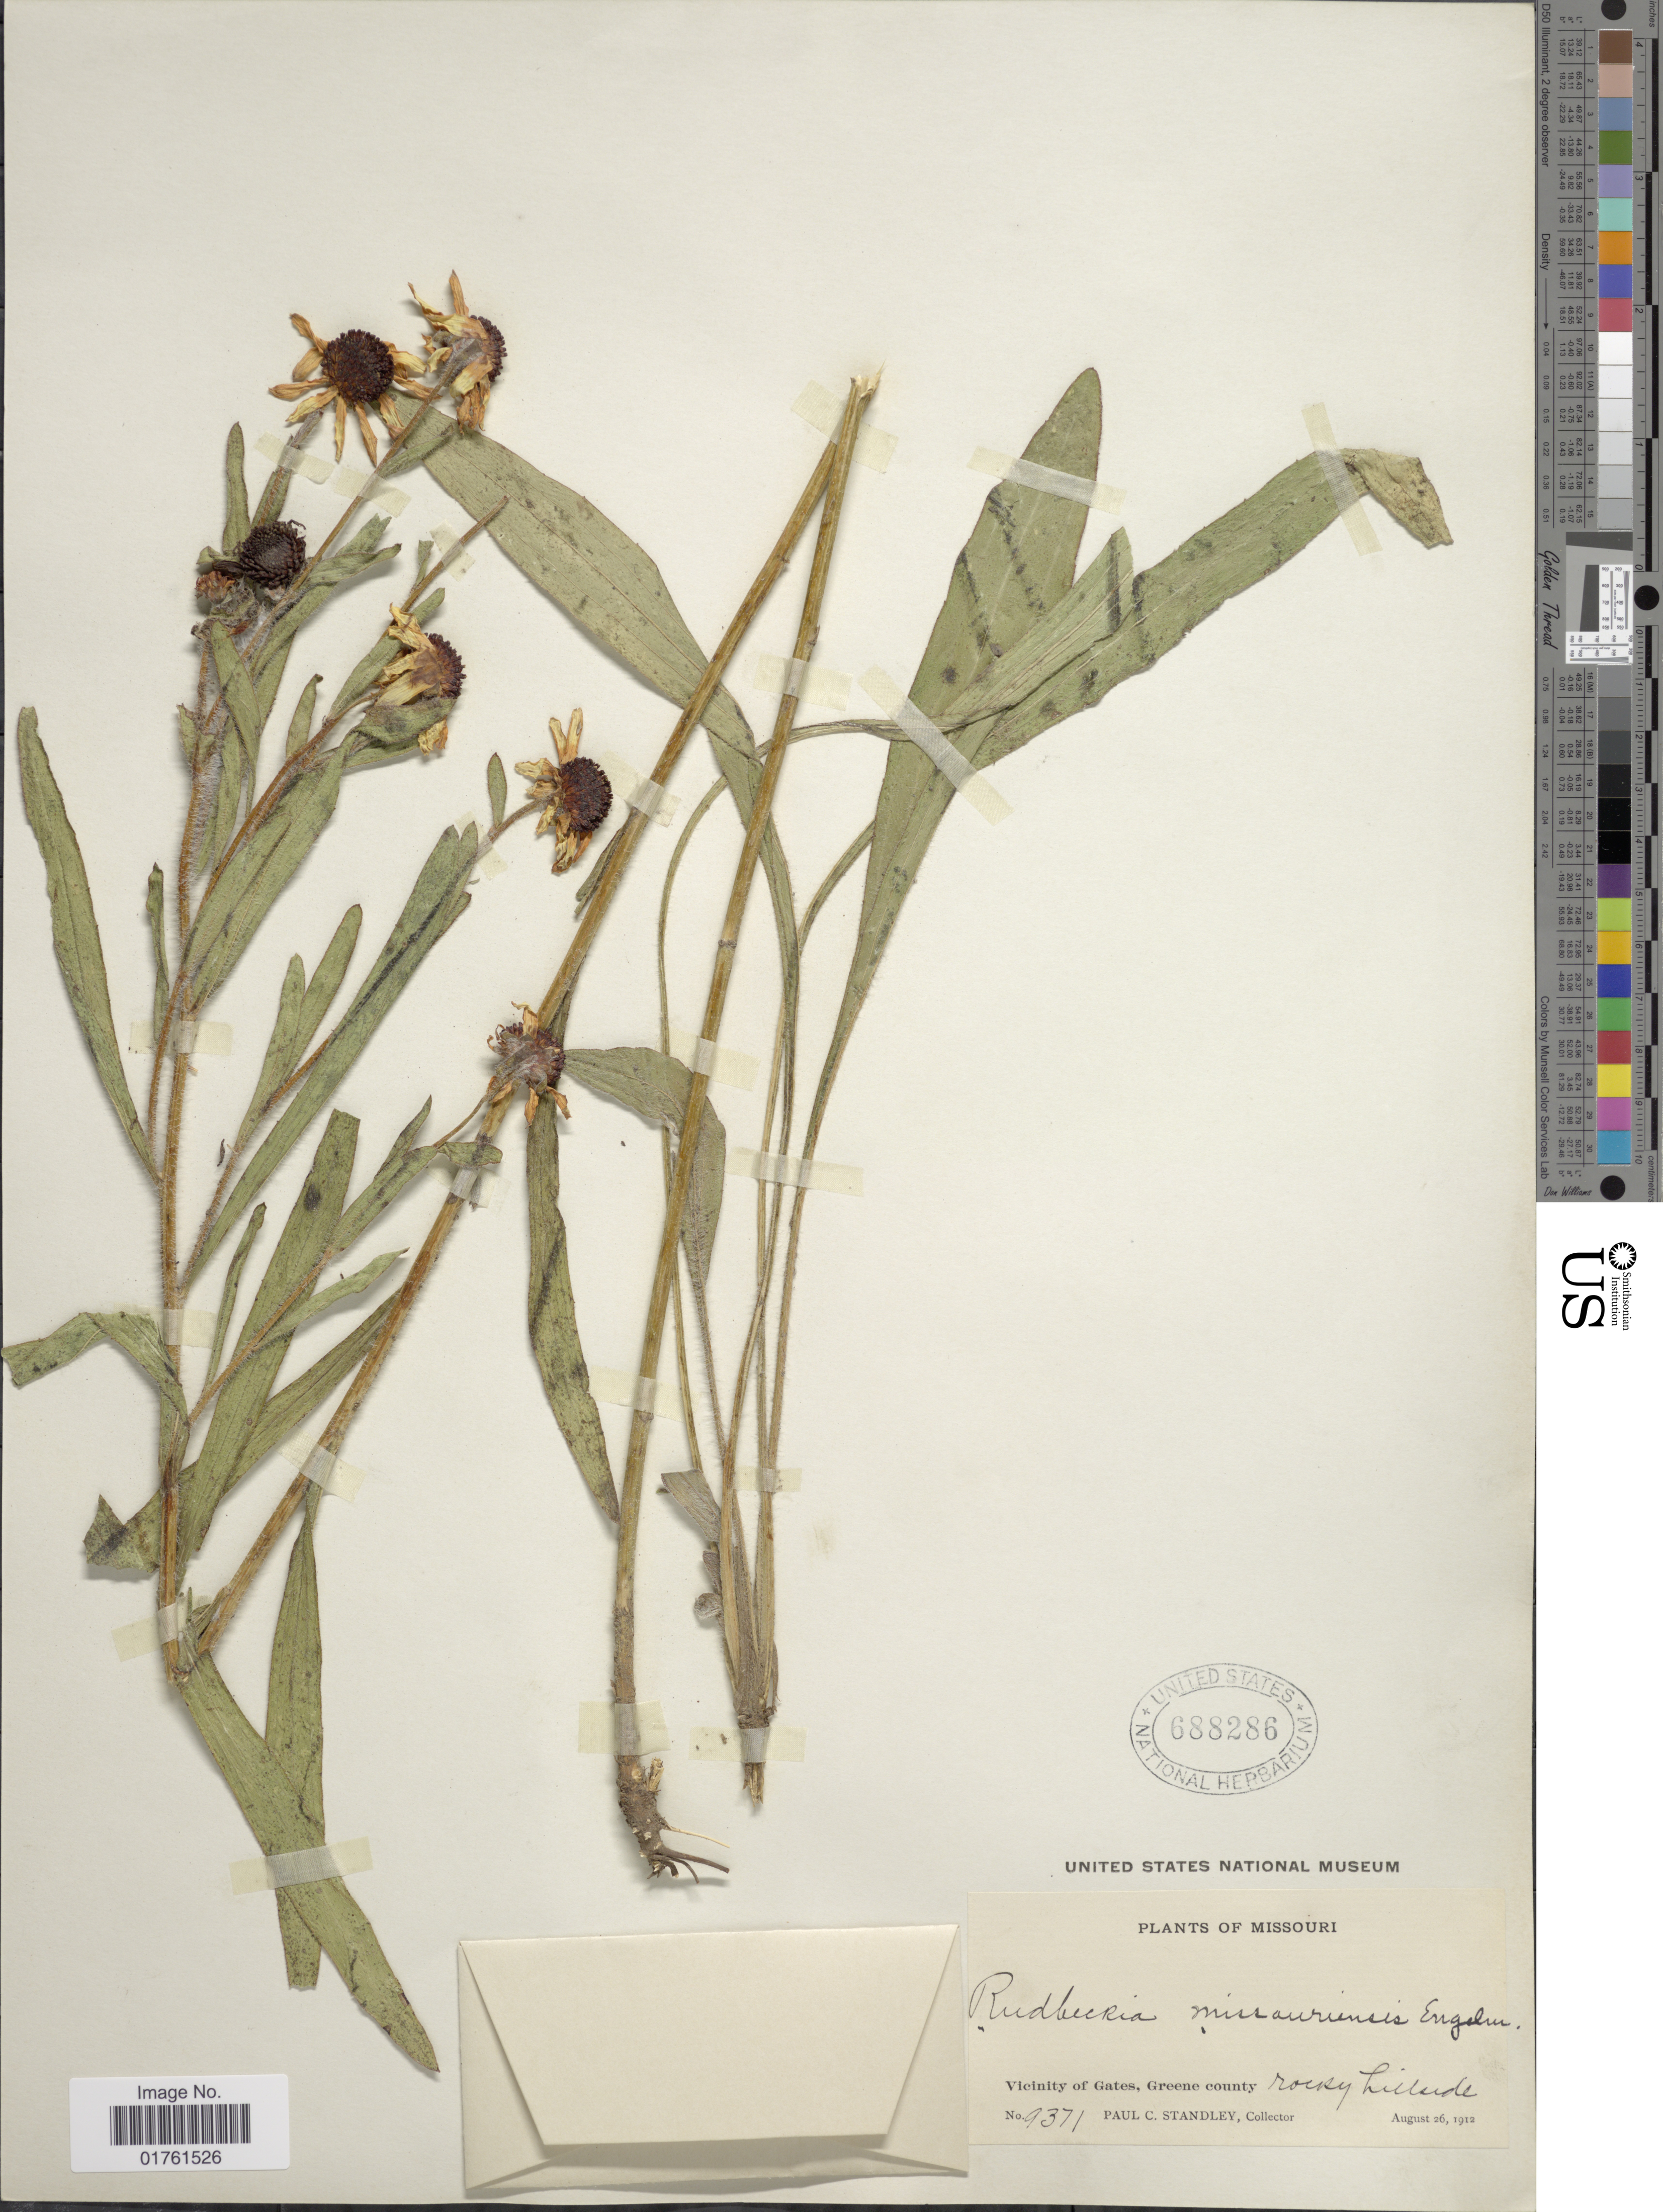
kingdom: Plantae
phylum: Tracheophyta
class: Magnoliopsida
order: Asterales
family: Asteraceae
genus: Rudbeckia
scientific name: Rudbeckia missouriensis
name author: Engelm. ex C.L. Boynton & Beadle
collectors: P. C. Standley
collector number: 9371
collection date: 1912-08-26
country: United States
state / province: Missouri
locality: Vicinity of Gates, Greene County, rocky hillside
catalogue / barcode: US 688286